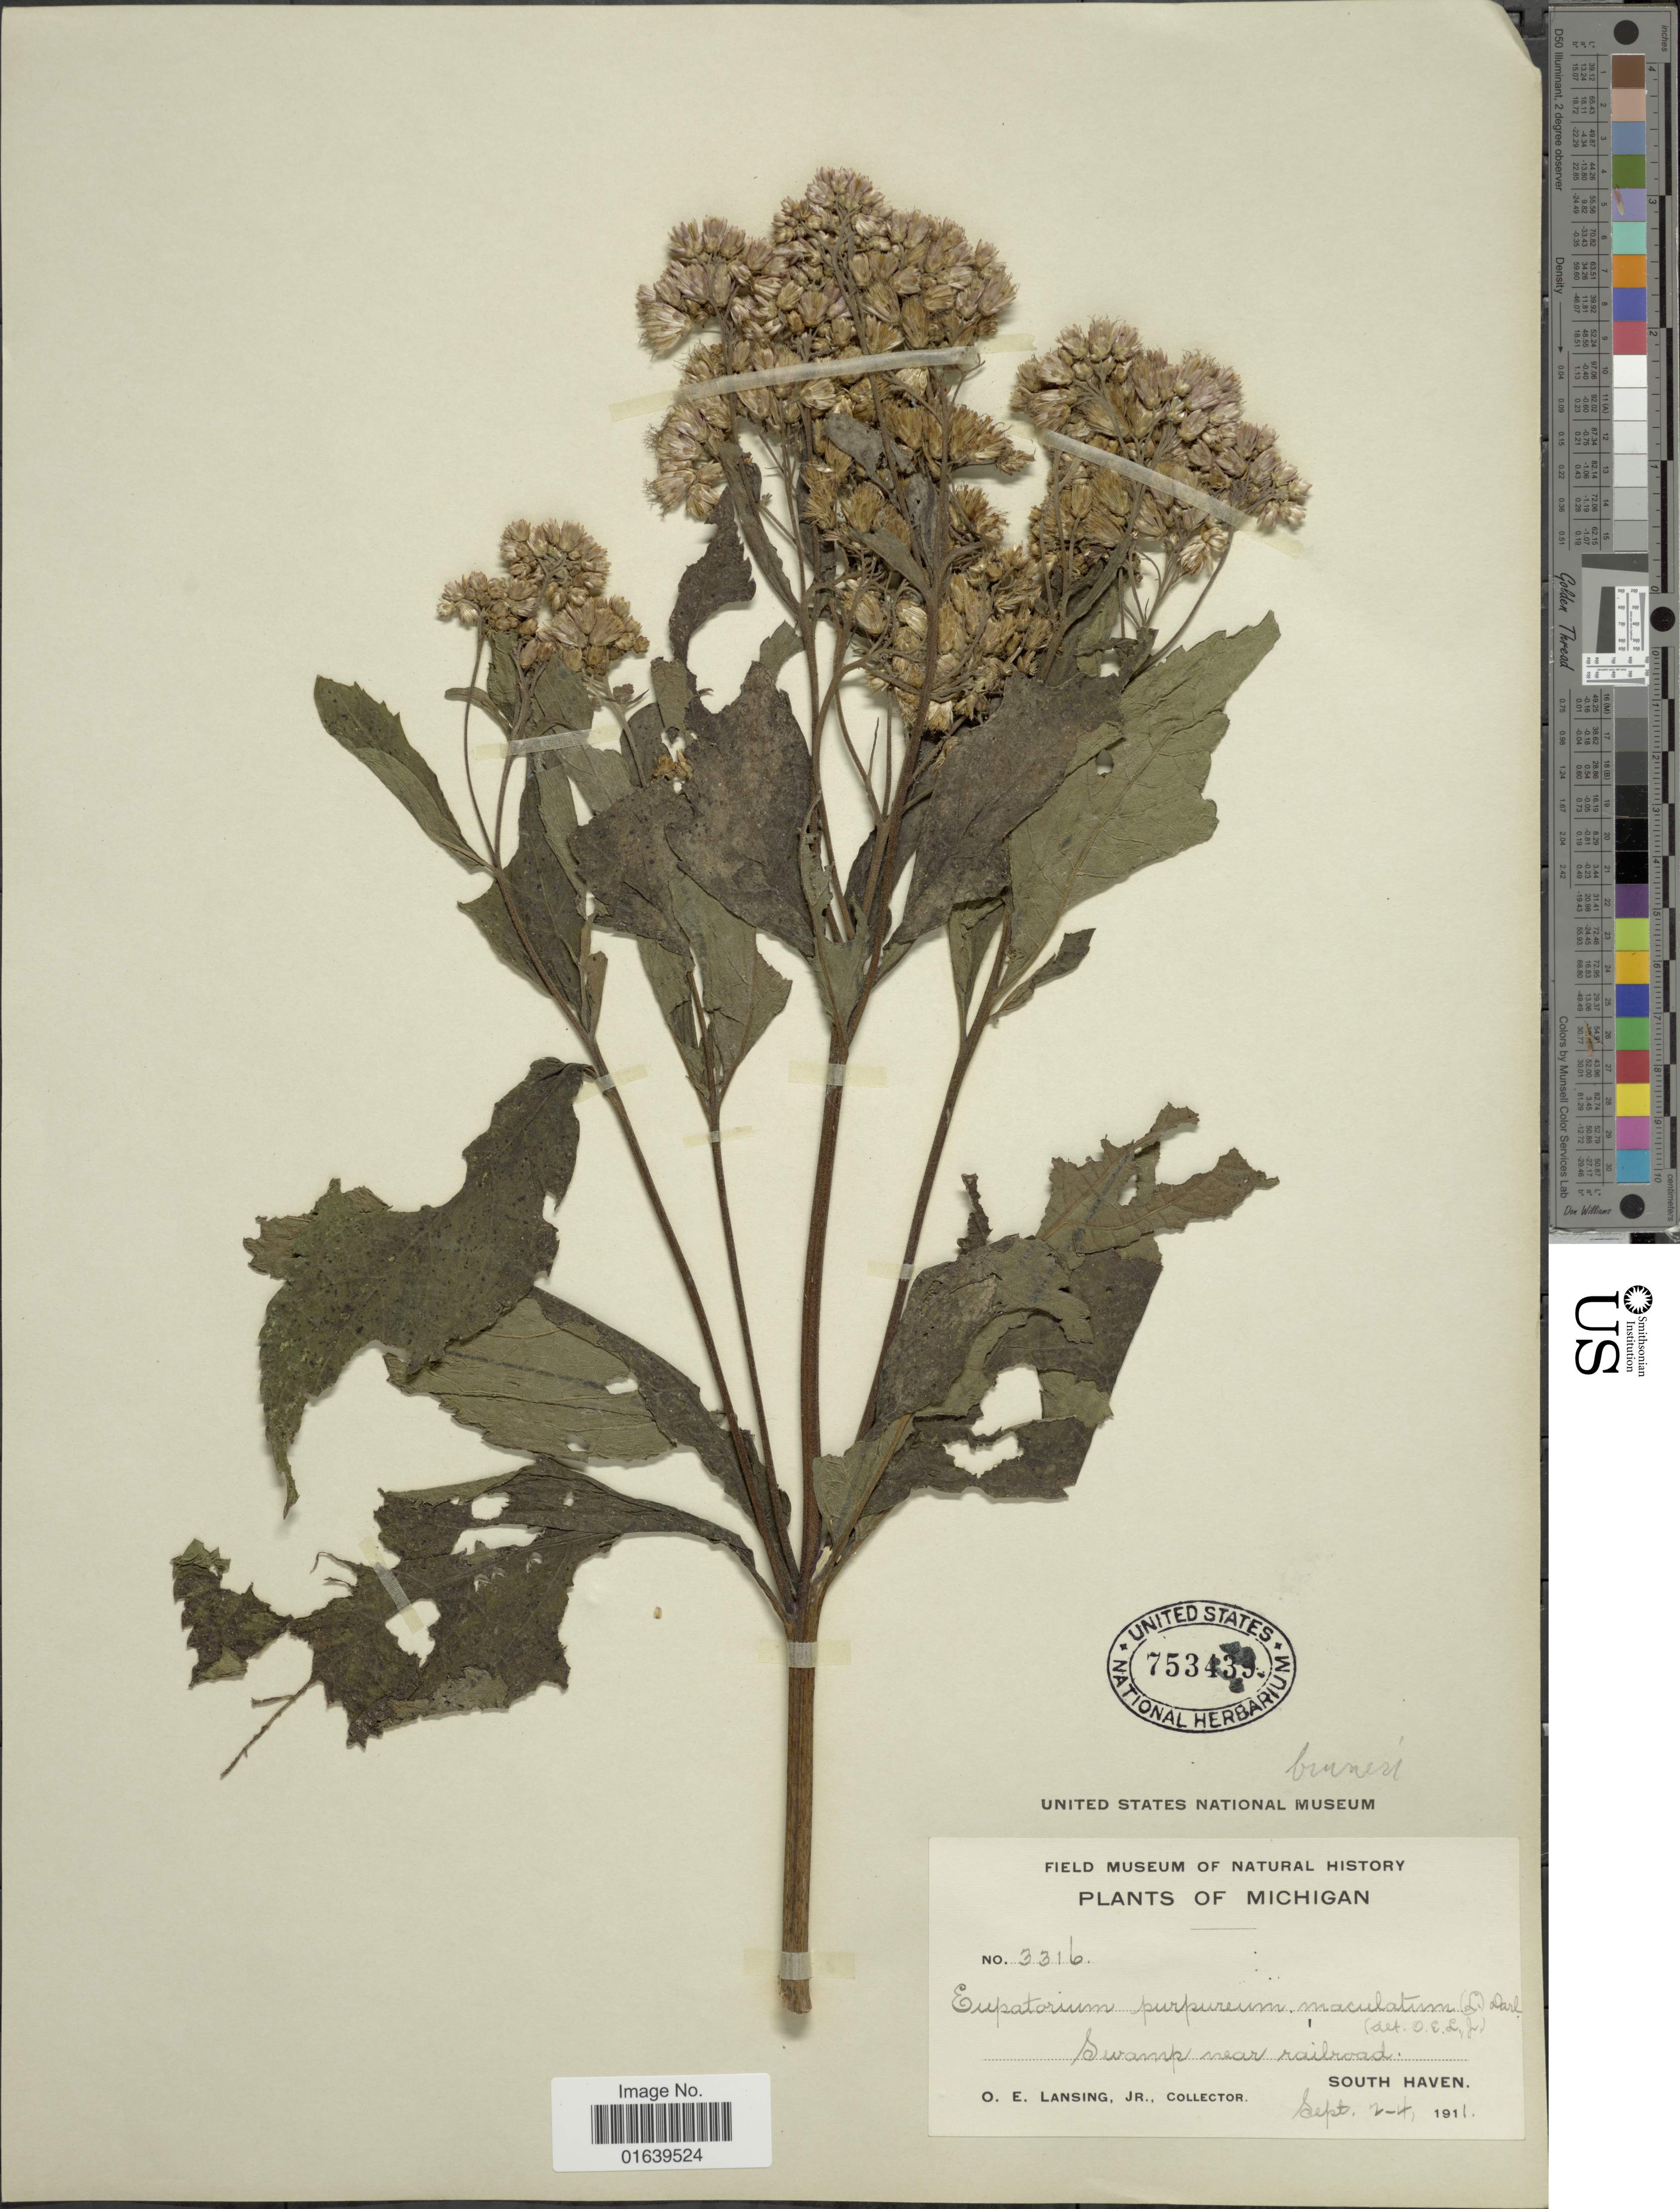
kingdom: Plantae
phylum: Tracheophyta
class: Magnoliopsida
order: Asterales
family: Asteraceae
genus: Eupatorium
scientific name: Eupatorium maculatum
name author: L.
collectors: O. Lansing Jr.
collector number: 3316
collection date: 1911-09-02/1911-09-04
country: United States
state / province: Michigan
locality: Swamp near railroad, South Haven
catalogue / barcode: US 753439